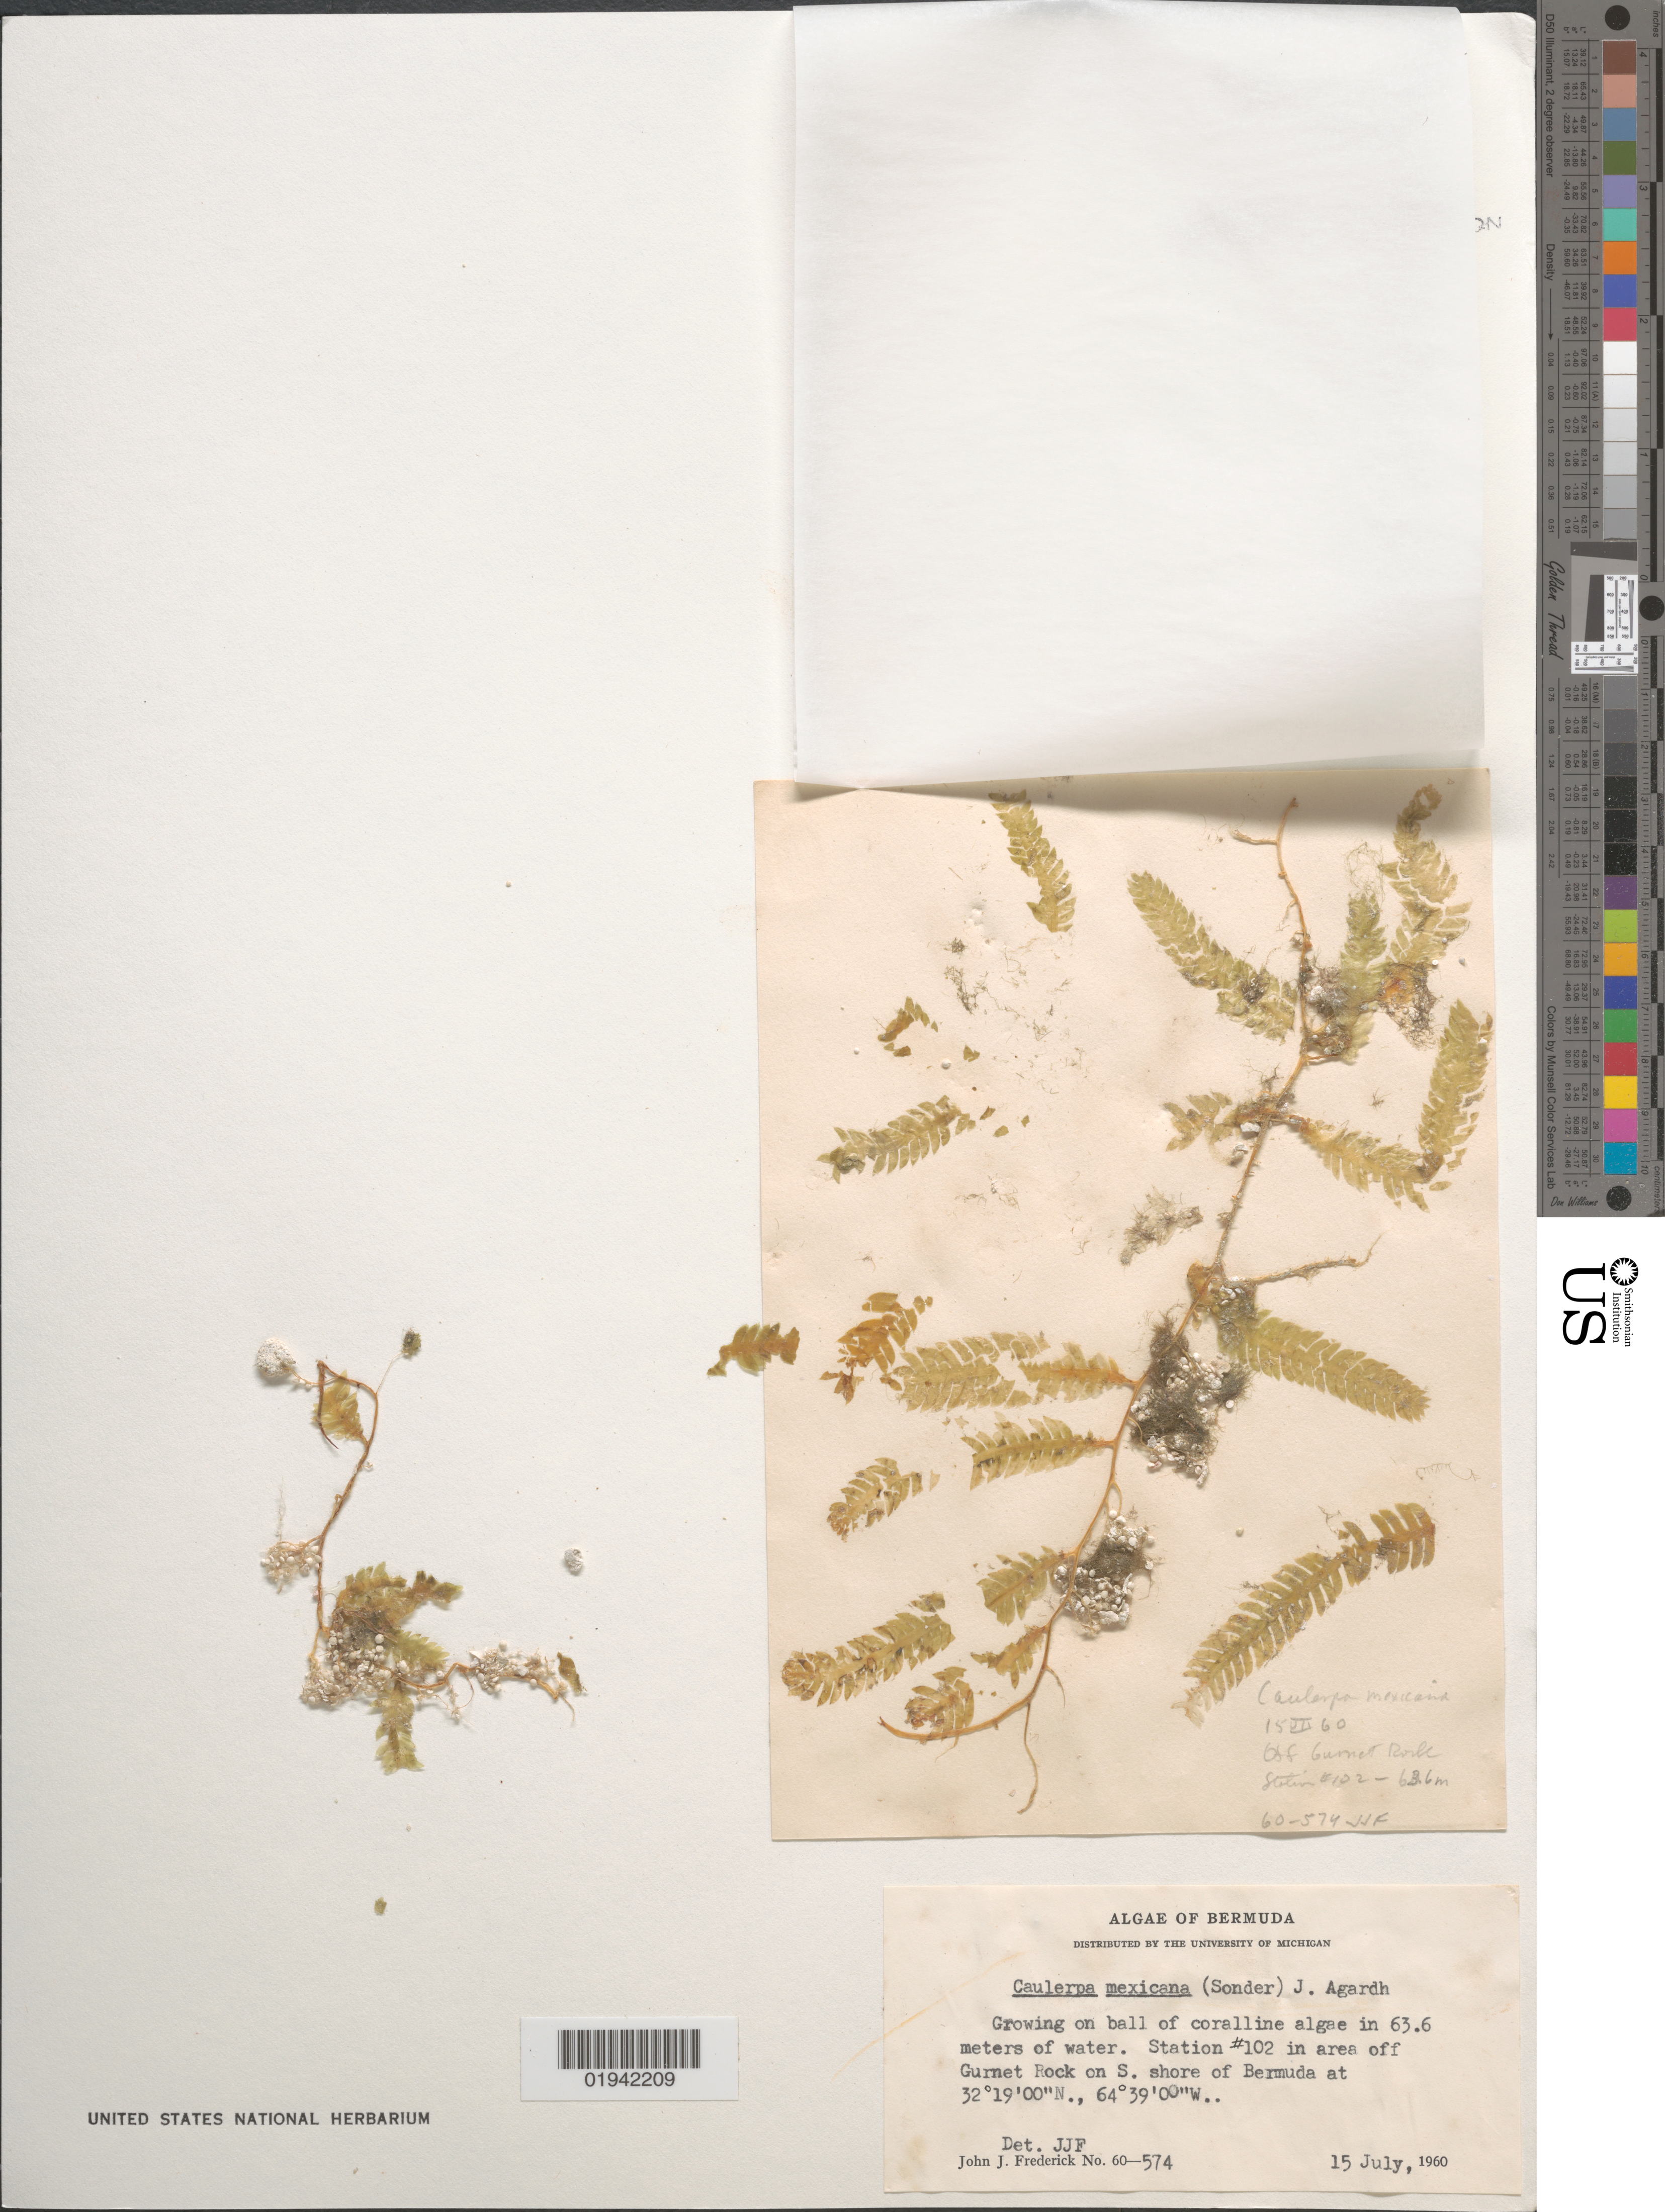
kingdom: Plantae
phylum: Chlorophyta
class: Ulvophyceae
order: Bryopsidales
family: Caulerpaceae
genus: Caulerpa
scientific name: Caulerpa mexicana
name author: Sond. ex Kütz.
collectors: J. Frederick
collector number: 60-574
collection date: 1960-07-15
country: Bermuda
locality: Station #102 in area off Gurnet Rock on S. shore of Bermuda.